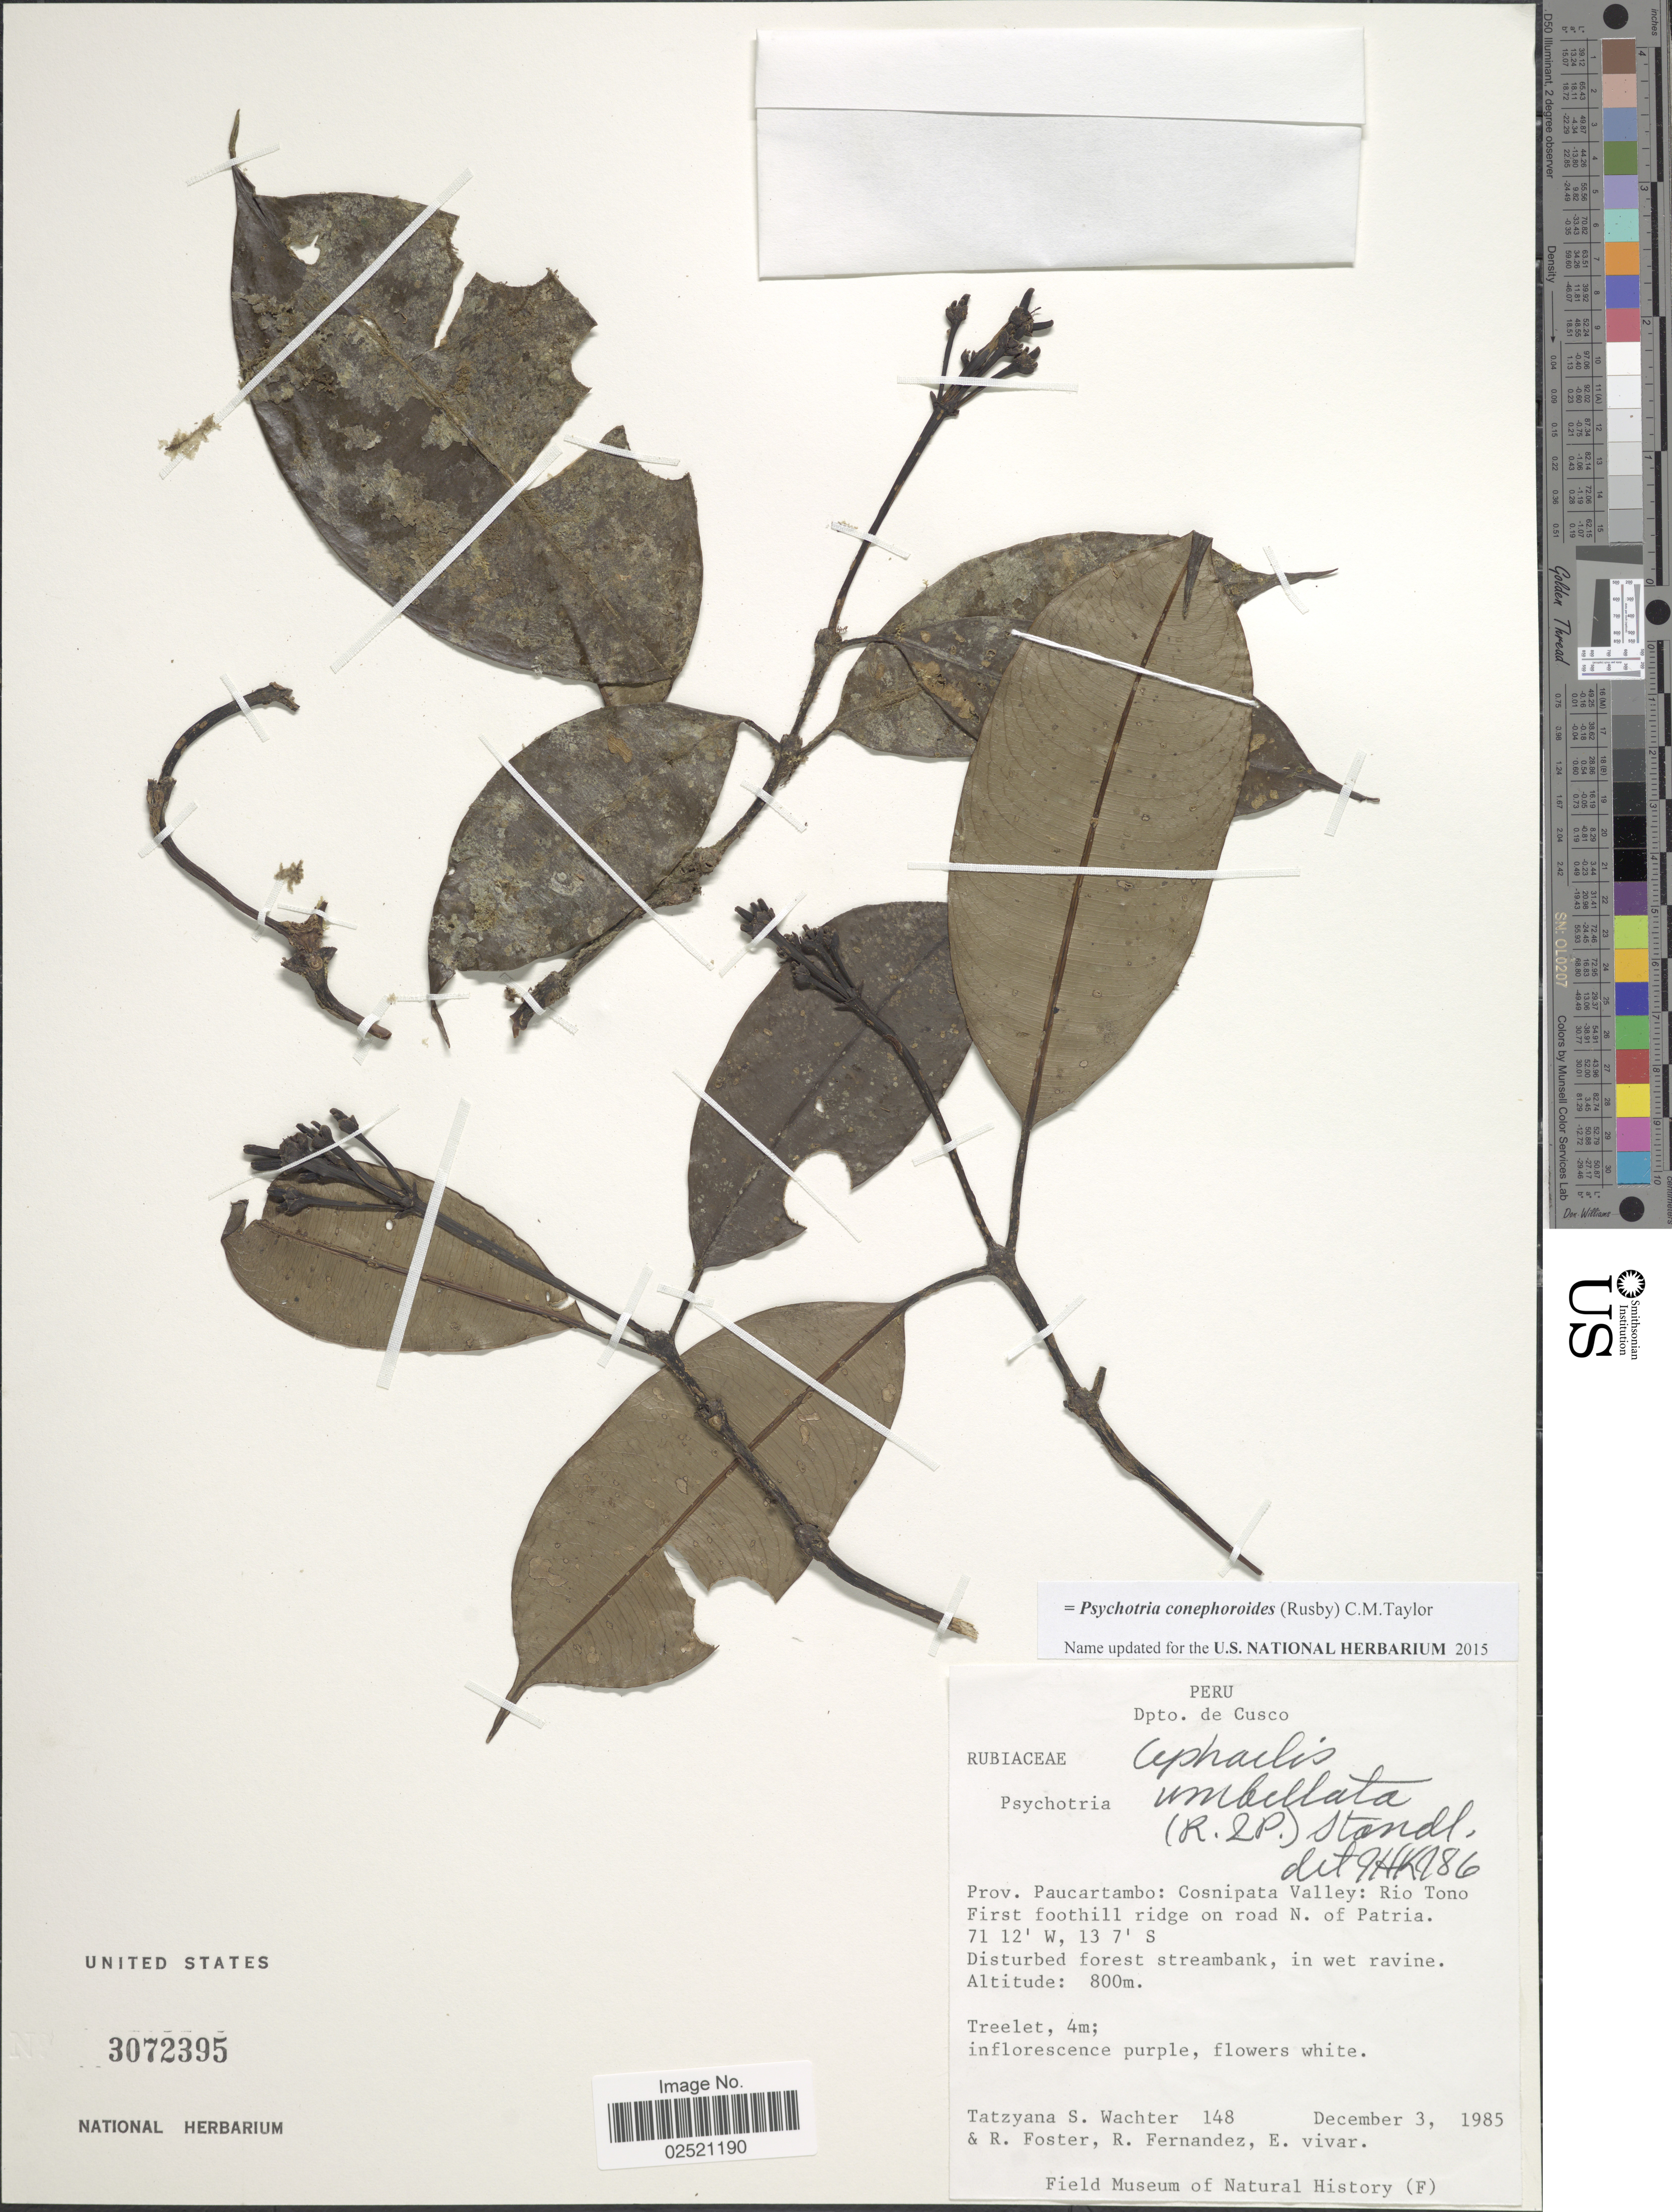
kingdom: Plantae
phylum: Tracheophyta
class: Magnoliopsida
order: Gentianales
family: Rubiaceae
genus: Psychotria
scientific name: Psychotria conephoroides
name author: (Rusby) C.M. Taylor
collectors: T. Wachter, R. Foster, R. Fernandez & E. Vivar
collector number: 148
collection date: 1985-12-03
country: Peru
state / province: Cusco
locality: Prov. Paucartambo: Cosnipata Valley: Rio Tono First foothill ridge on road N. of Patria, disturbed streambank, in wet ravine.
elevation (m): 800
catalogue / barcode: US 3072395